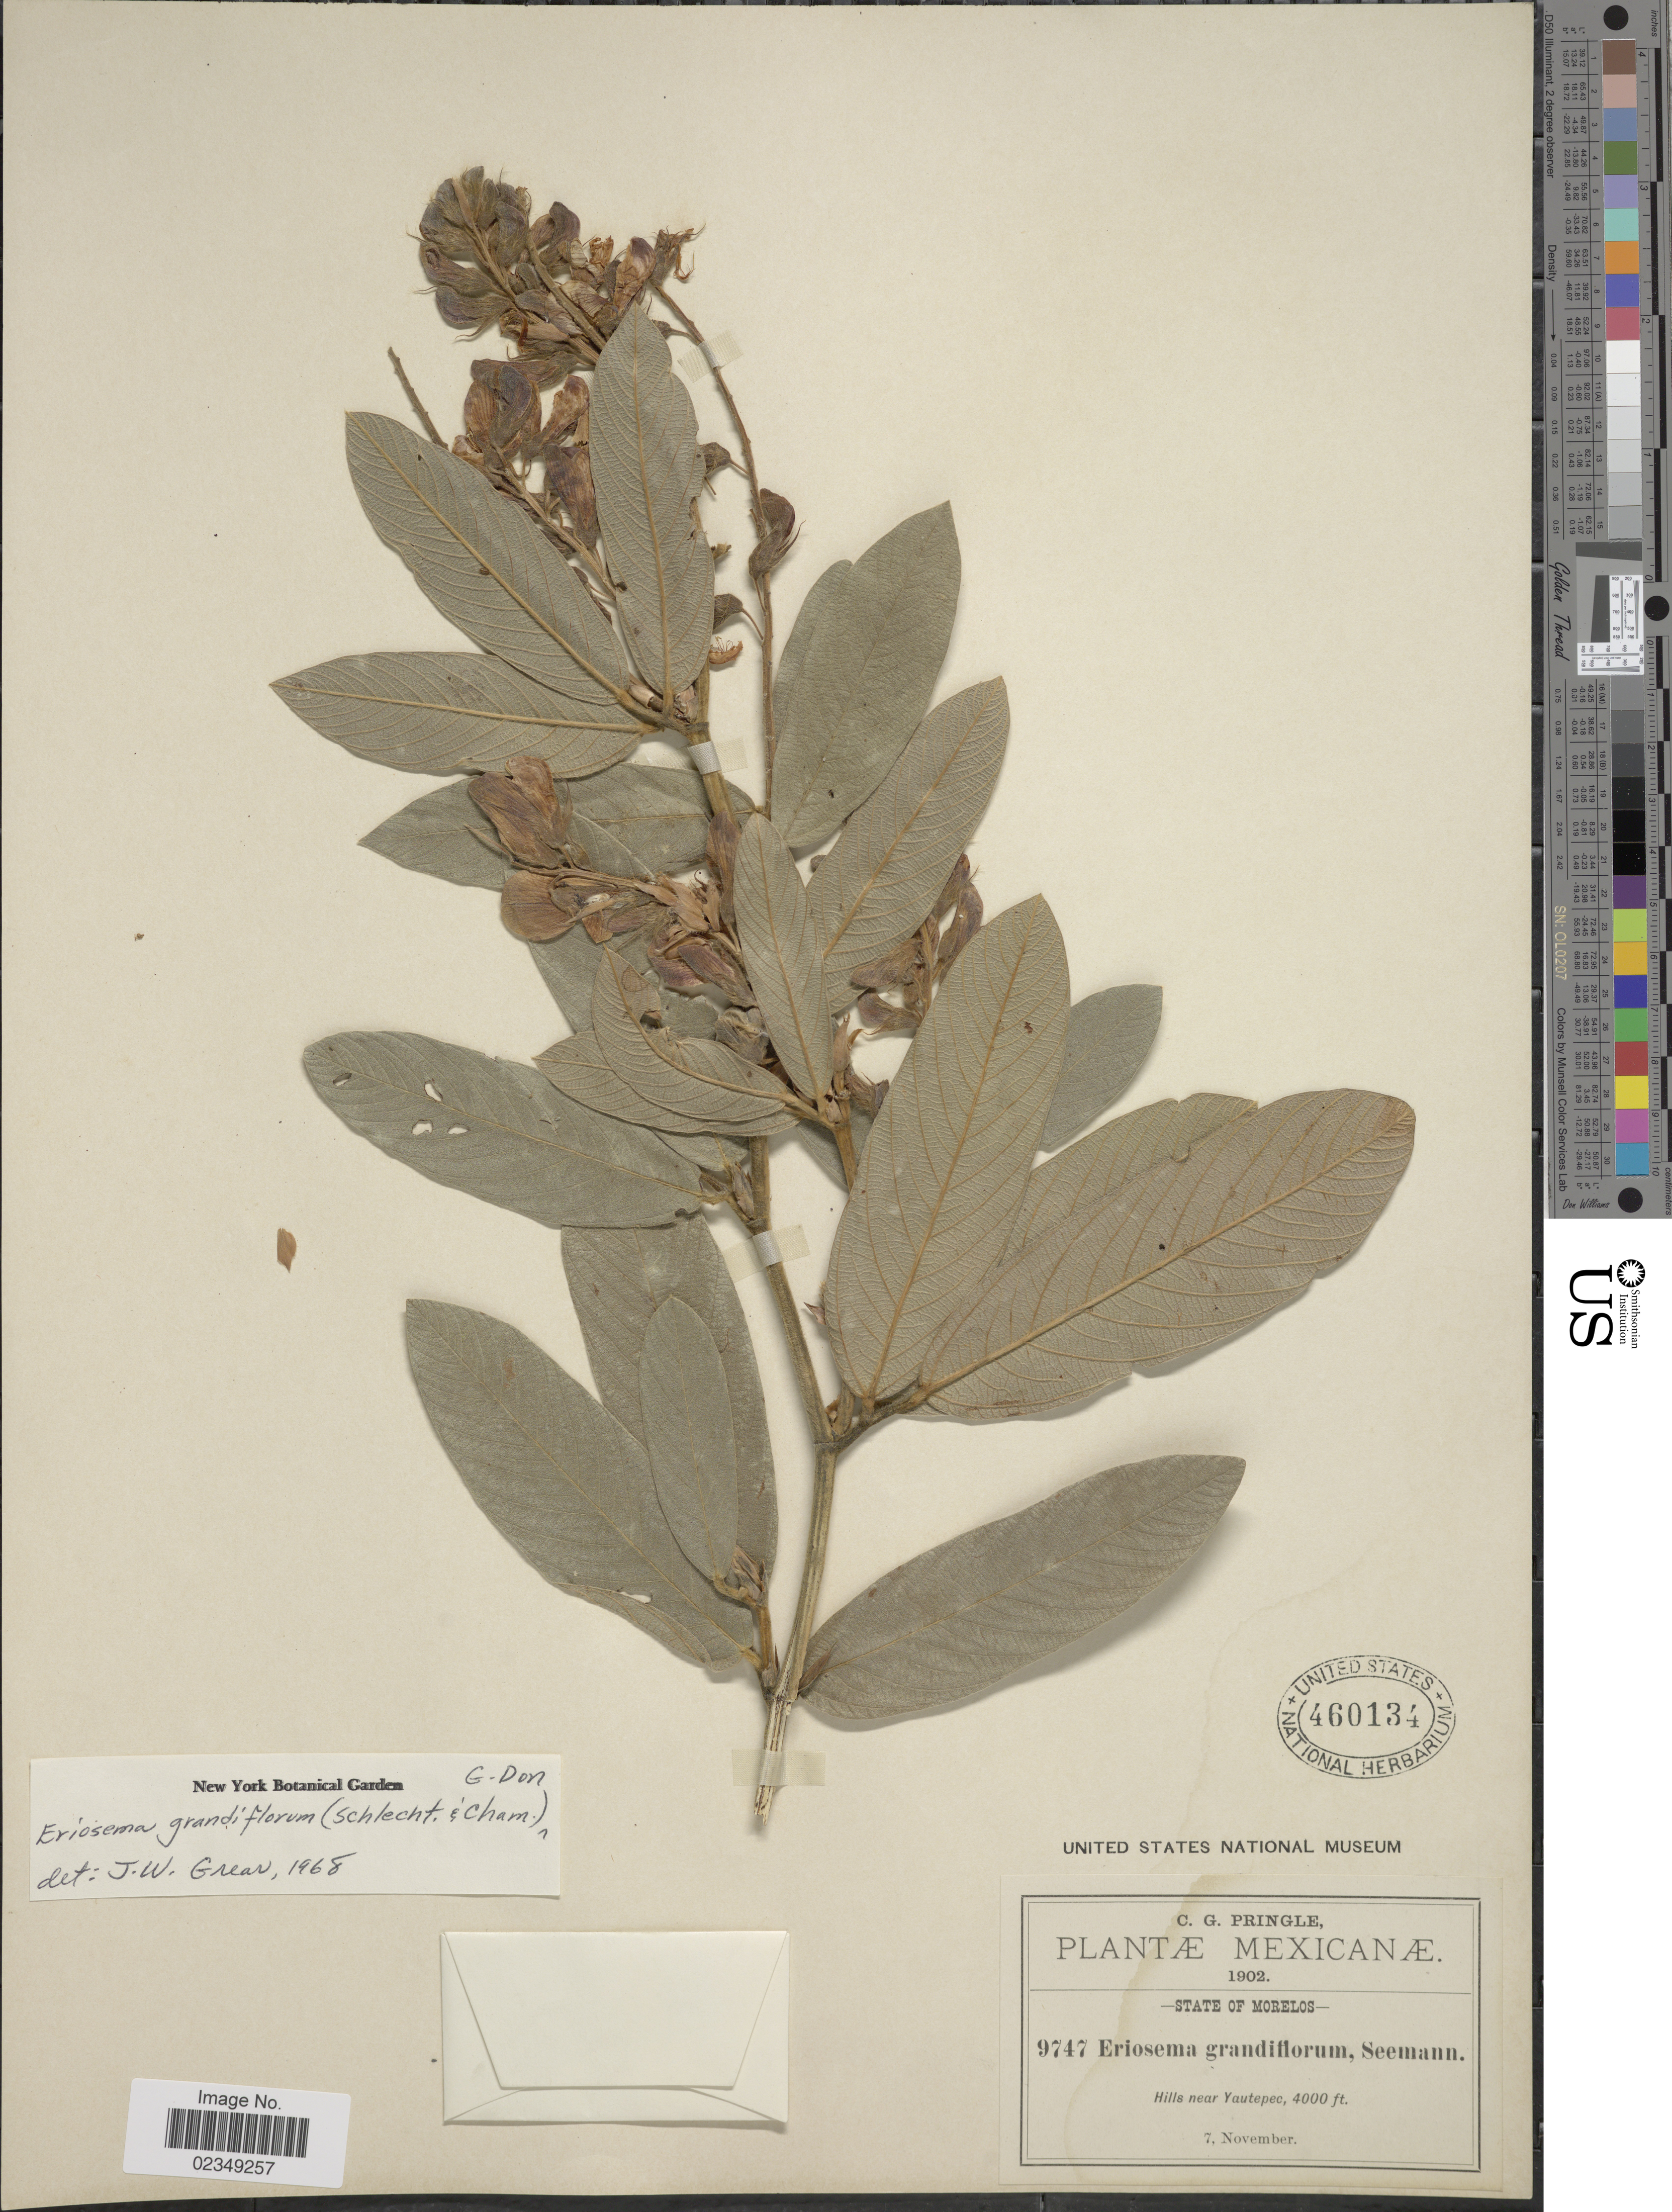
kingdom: Plantae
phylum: Tracheophyta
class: Magnoliopsida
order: Fabales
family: Fabaceae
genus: Eriosema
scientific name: Eriosema grandiflorum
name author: (Schltdl. & Cham.) G. Don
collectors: C. G. Pringle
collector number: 9747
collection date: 1902-11-07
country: Mexico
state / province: Morelos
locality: Hills near Yautepec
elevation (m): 1219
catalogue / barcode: US 460134